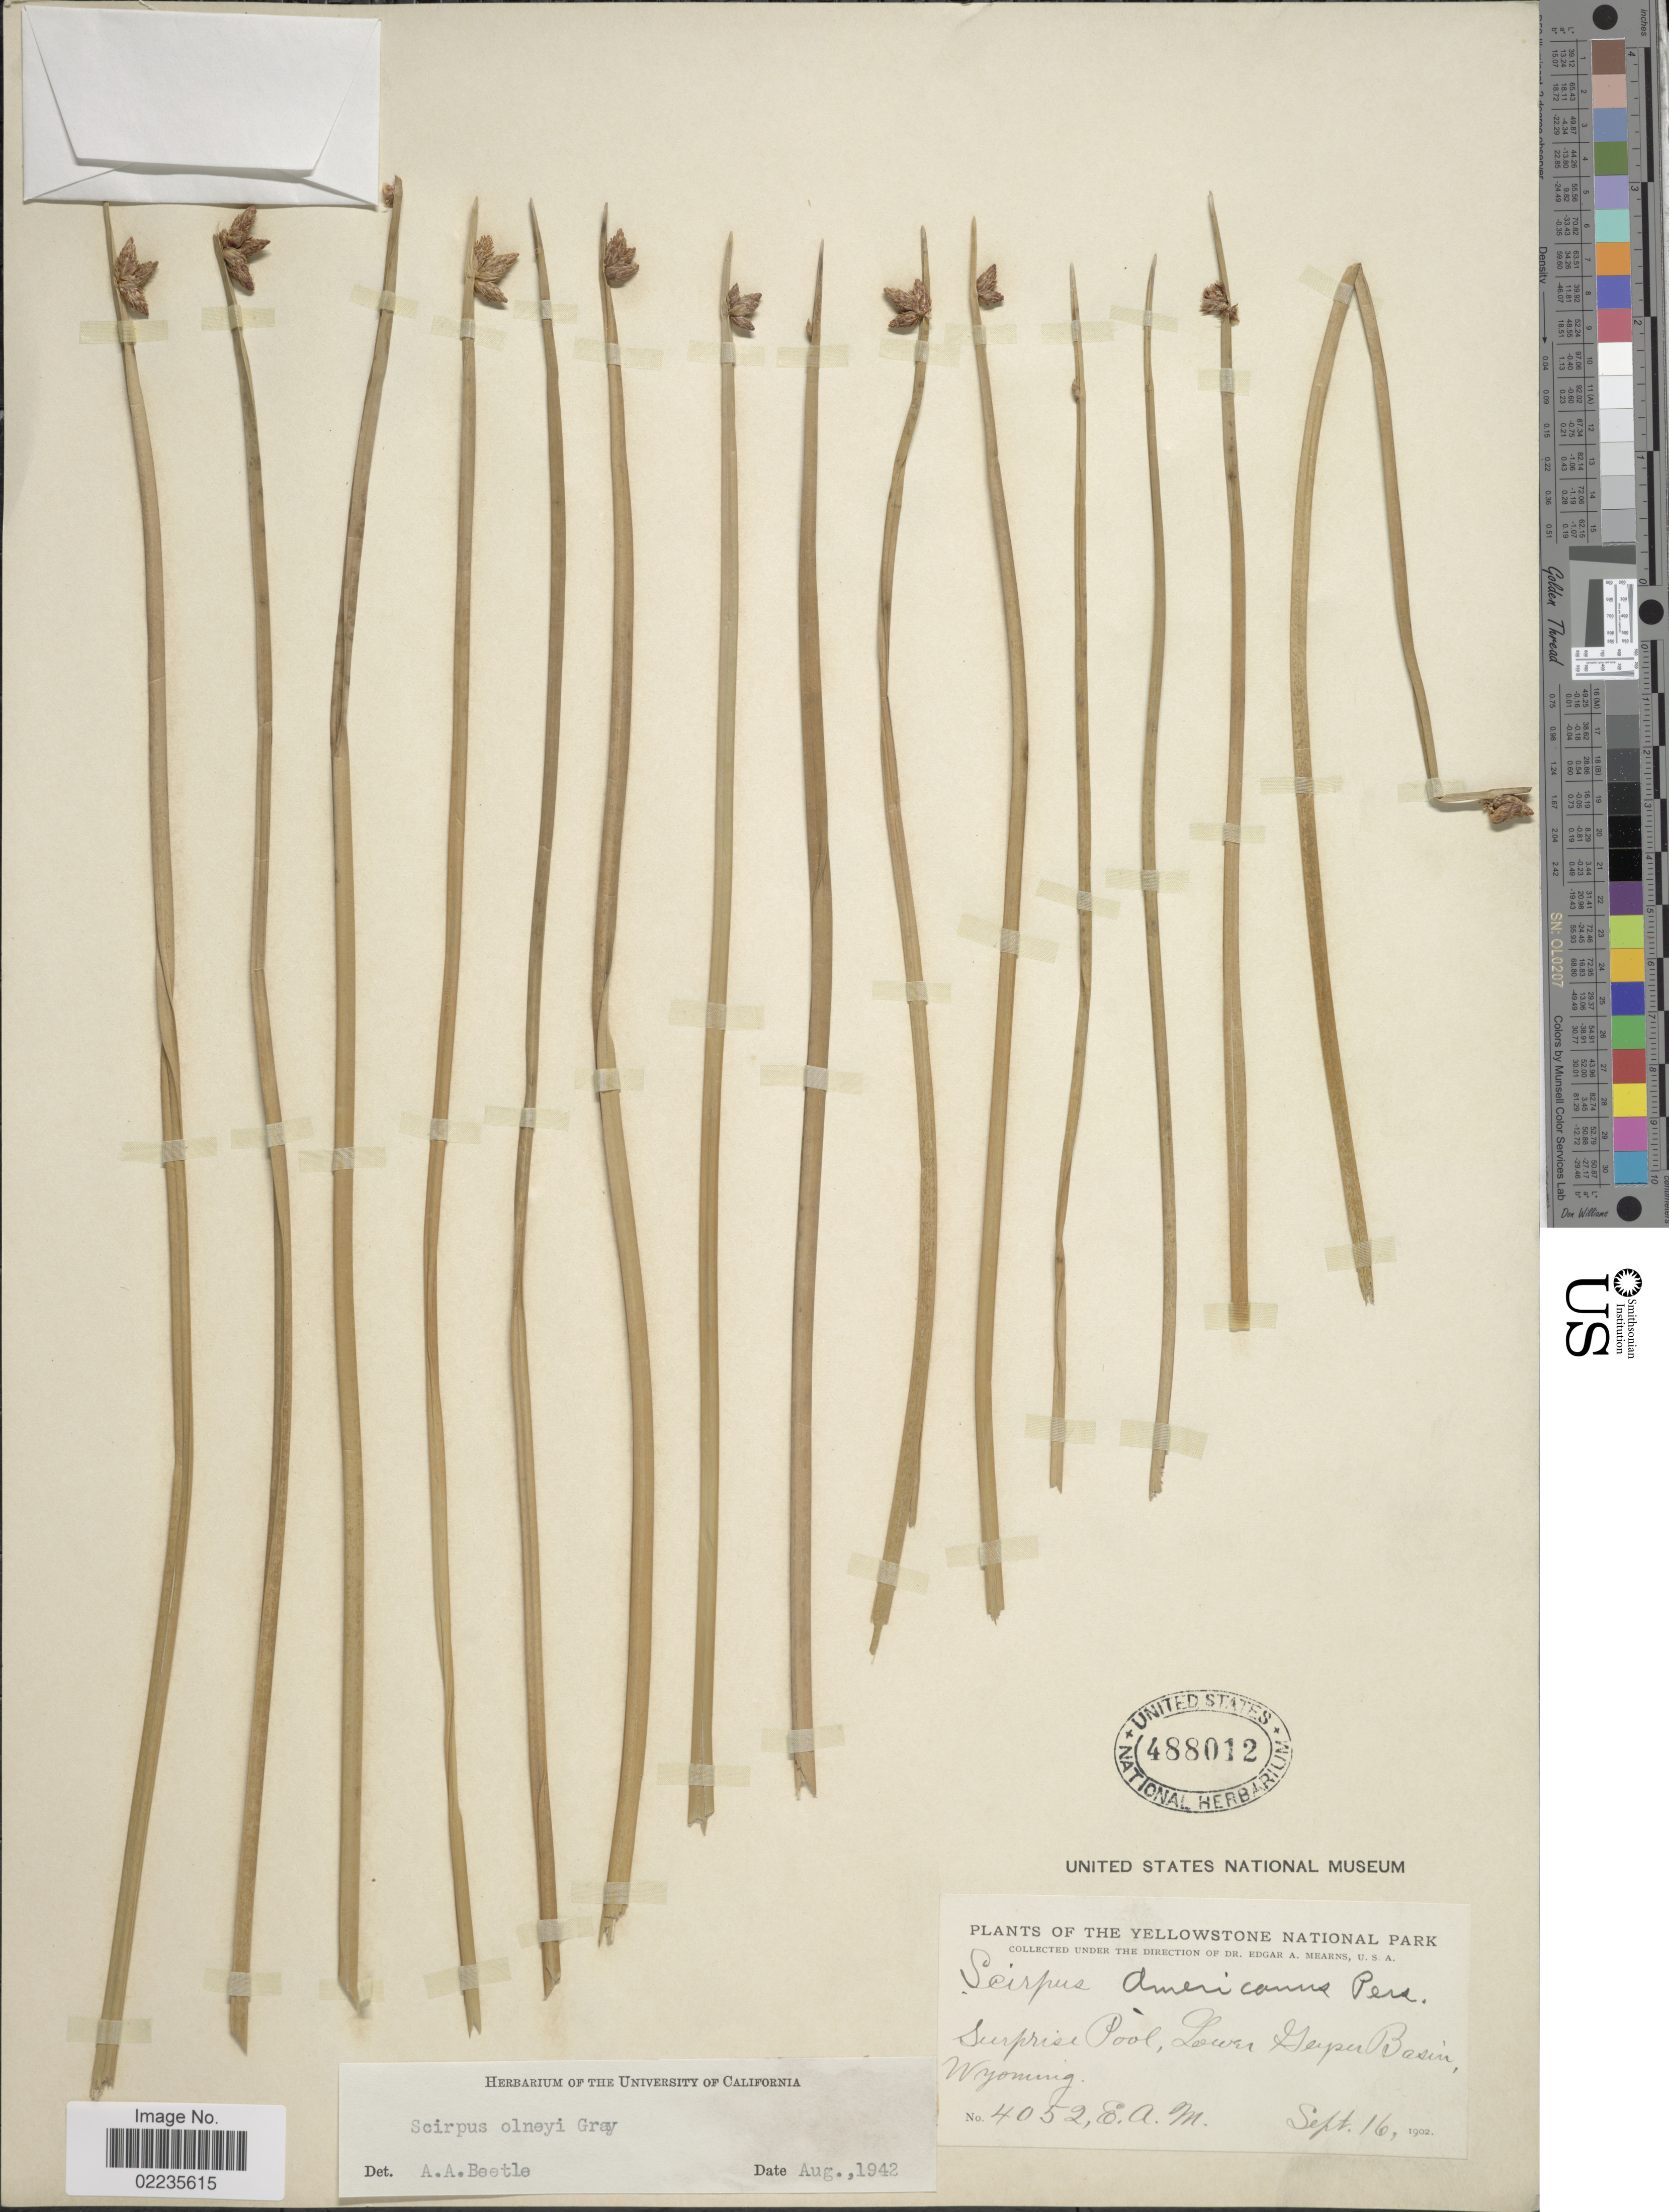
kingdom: Plantae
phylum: Tracheophyta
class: Liliopsida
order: Poales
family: Cyperaceae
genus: Schoenoplectus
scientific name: Schoenoplectus americanus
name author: (Pers.) Volkart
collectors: E. A. Mearns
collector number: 4052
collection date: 1902-09-16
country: United States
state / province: Wyoming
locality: The Yellowstone National Park, Surprise Pool, Lower Geysen Basin, Wyoming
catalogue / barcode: US 488012